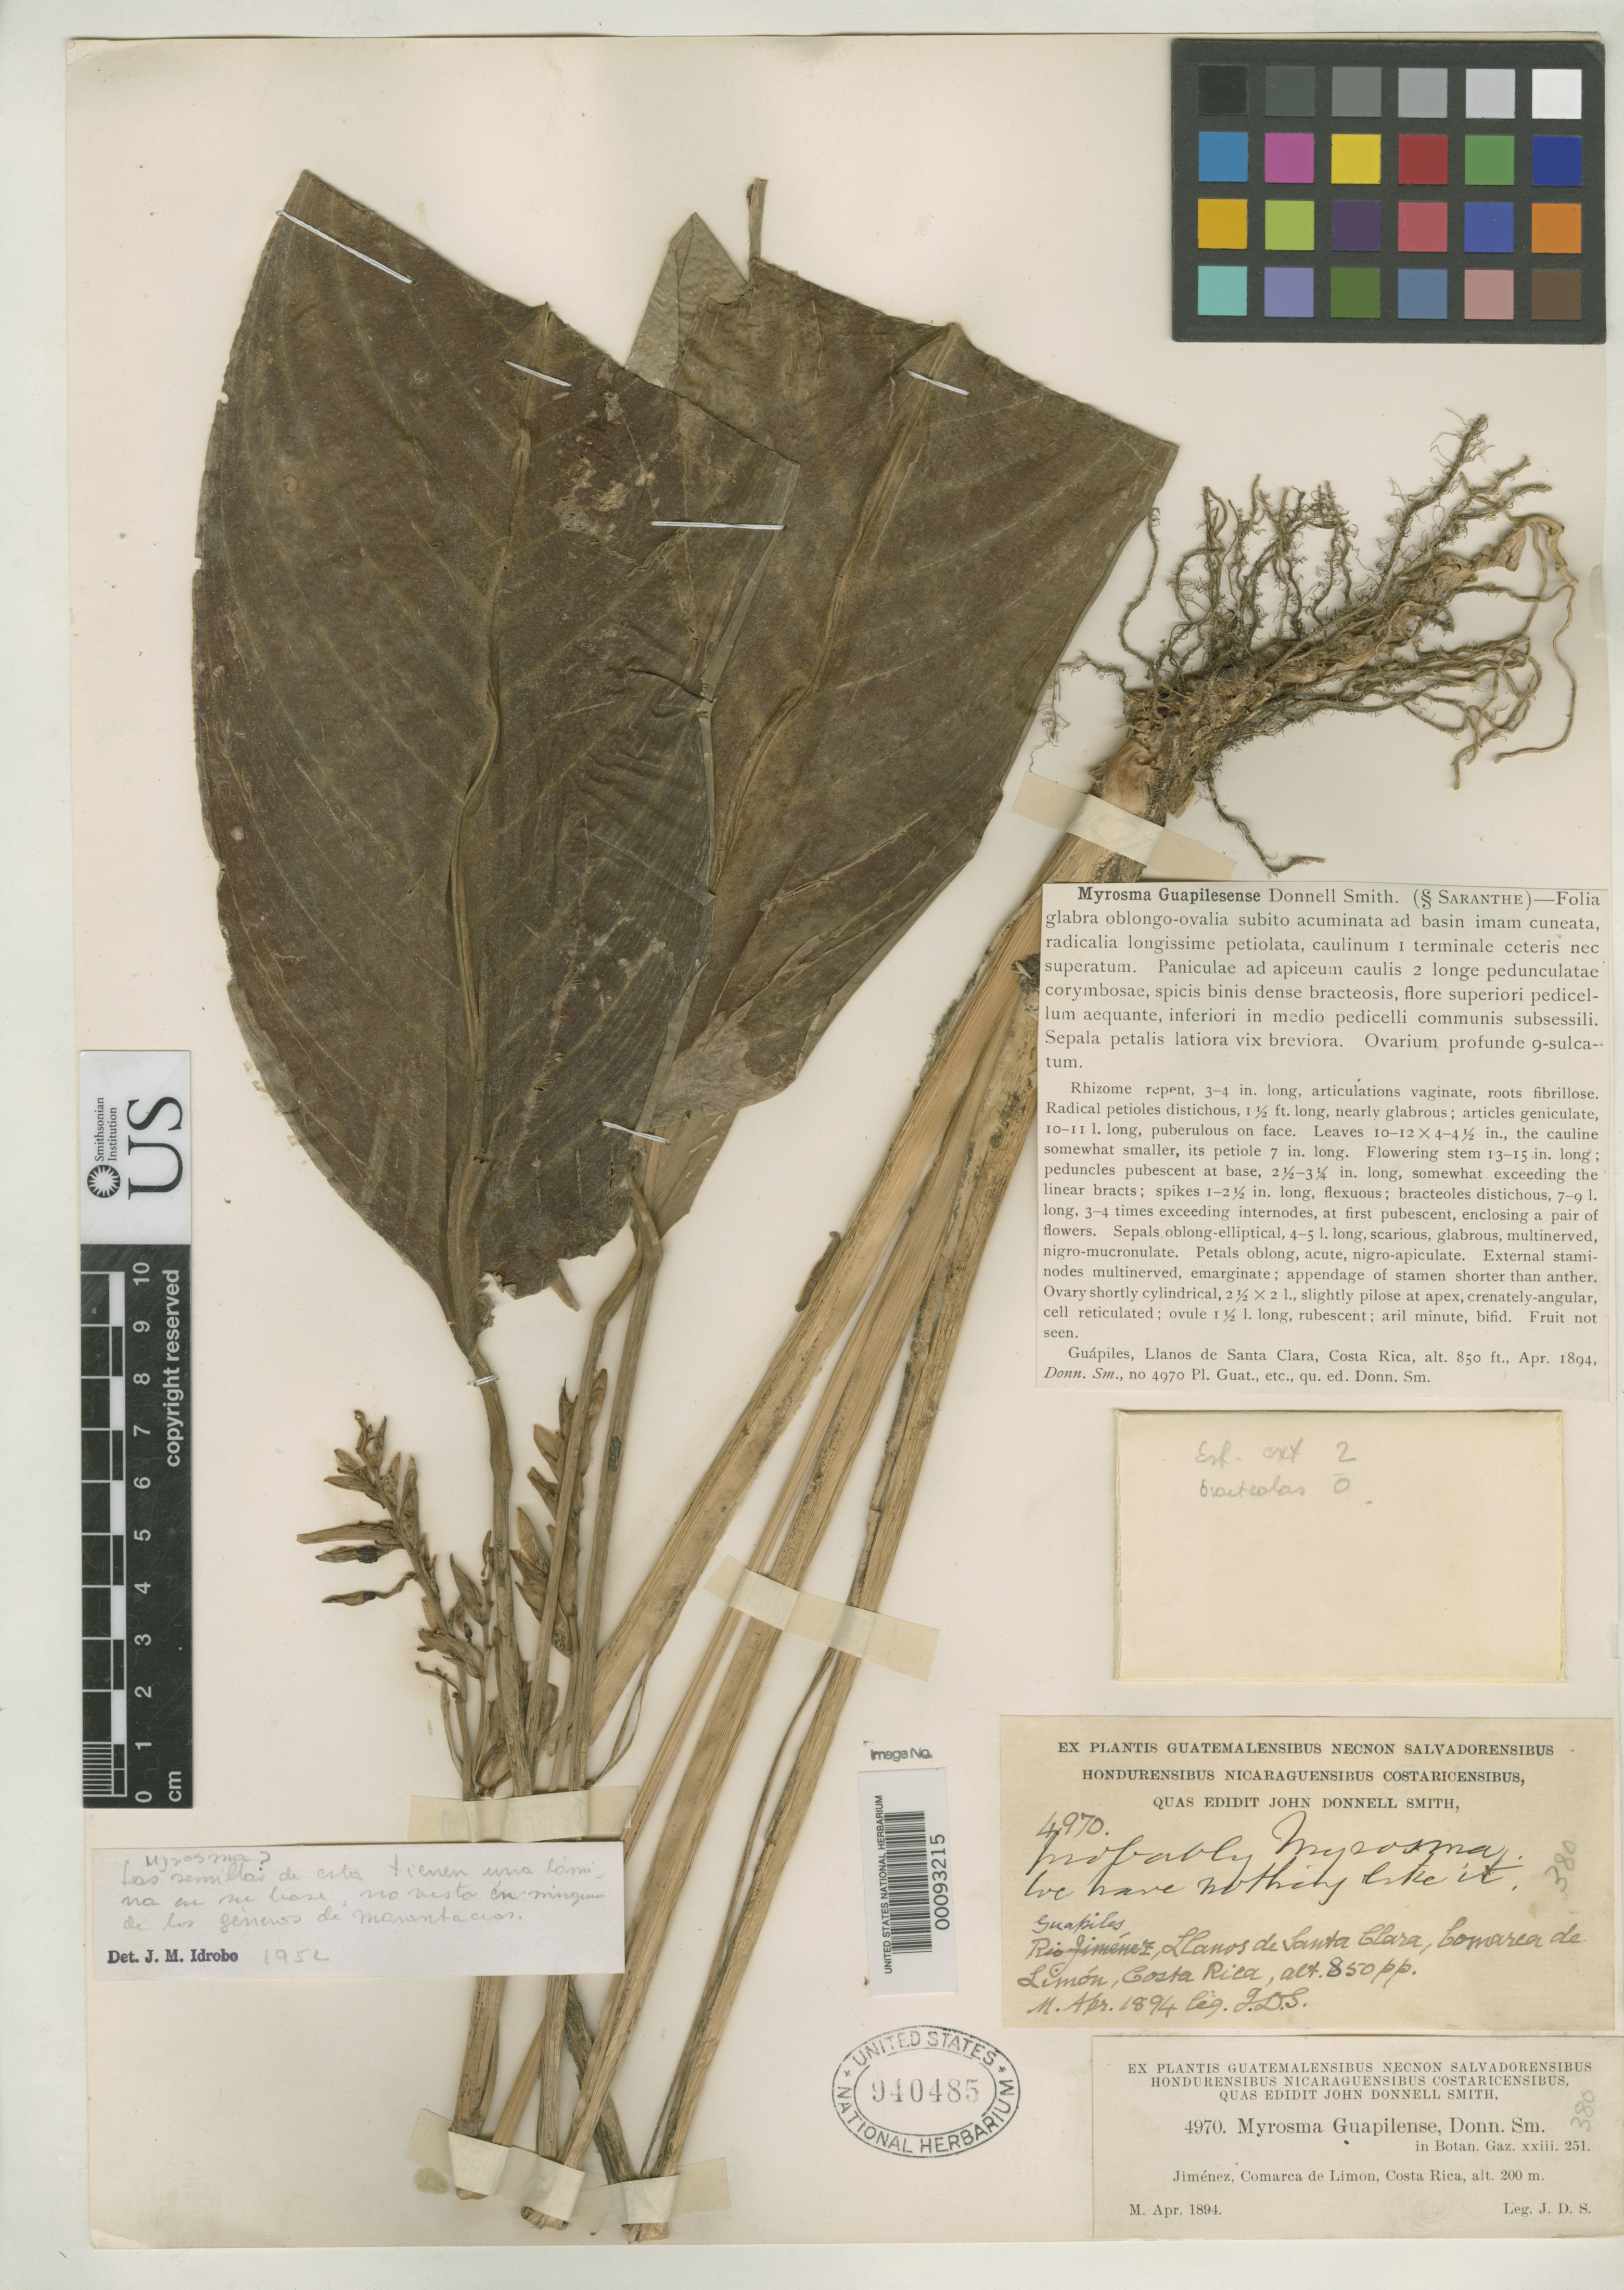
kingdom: Plantae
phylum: Tracheophyta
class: Liliopsida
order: Zingiberales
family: Marantaceae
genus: Myrosma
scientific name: Myrosma guapilesense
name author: Donn. Sm.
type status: Holotype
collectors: J. Donnell Smith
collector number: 4970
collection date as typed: Apr 1894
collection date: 1894-04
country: Costa Rica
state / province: Limón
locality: Guapiles, Llanos de Santa Clara.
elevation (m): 200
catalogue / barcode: US 940485